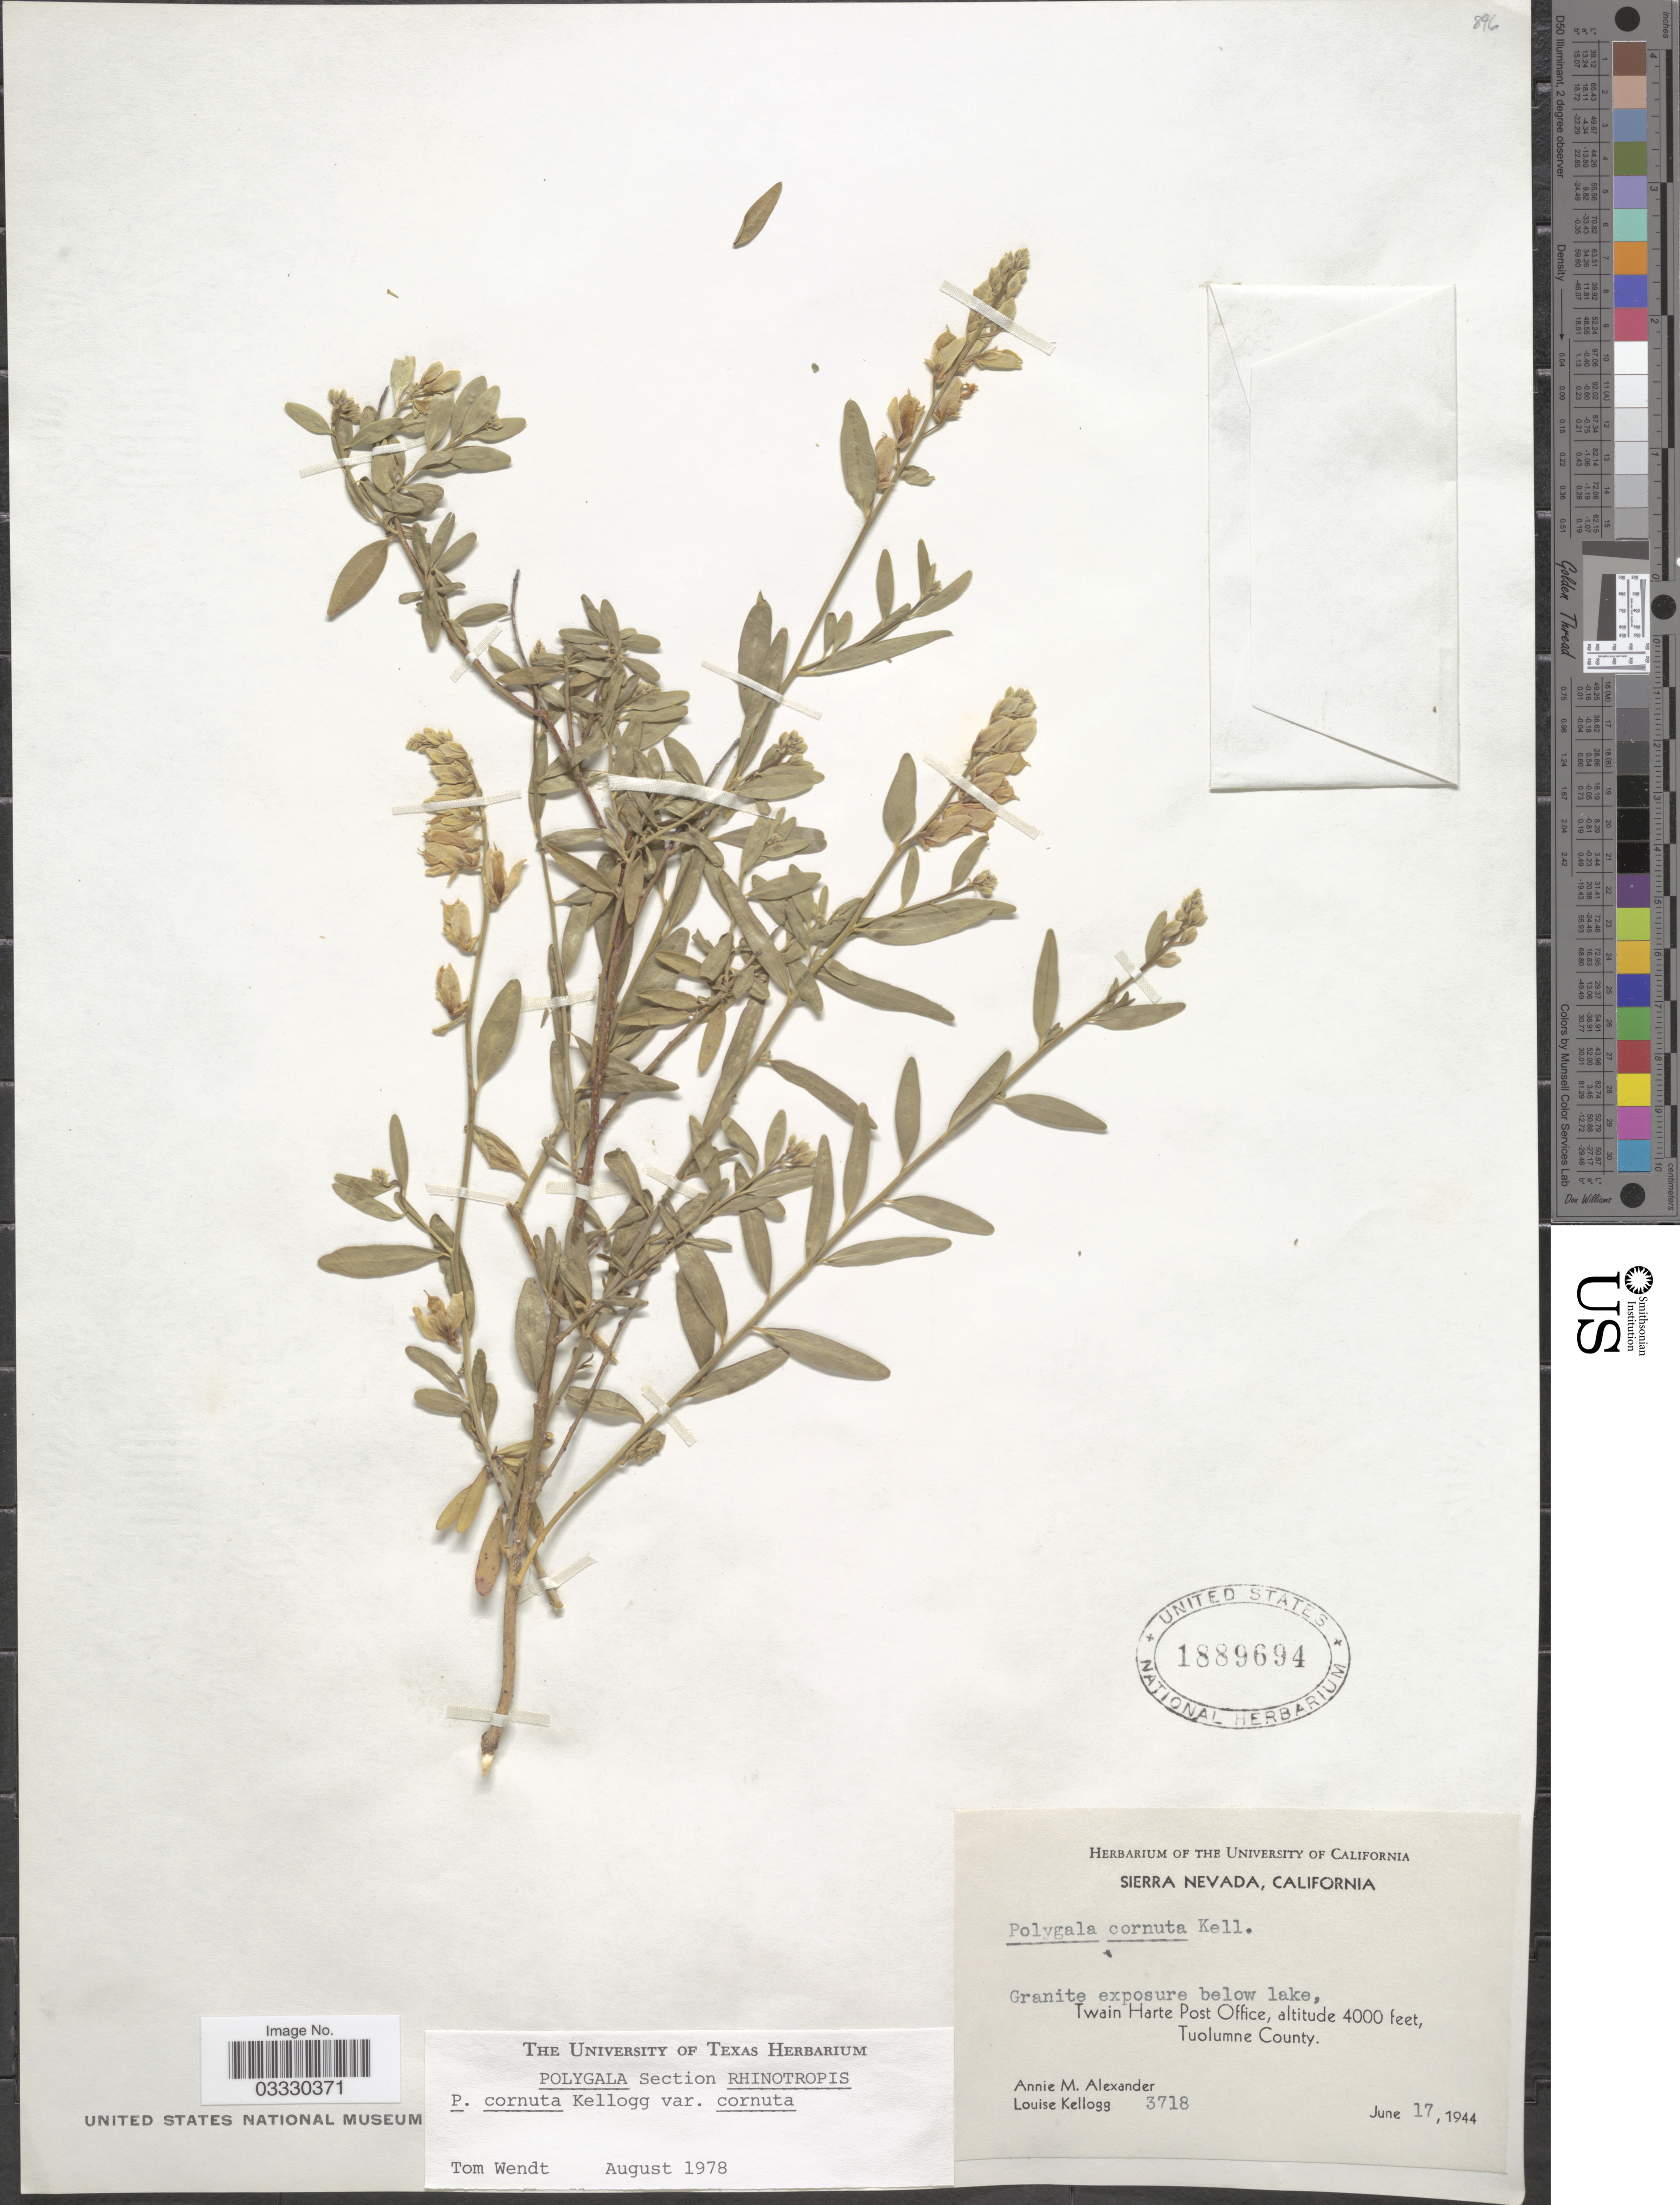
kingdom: Plantae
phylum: Tracheophyta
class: Magnoliopsida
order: Fabales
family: Polygalaceae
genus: Rhinotropis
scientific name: Rhinotropis cornuta var. cornuta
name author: (Kellogg) J.R. Abbott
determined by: Strong, Mark T., (BOT), Smithsonian Institution - National Museum of Natural History (UNITED STATES)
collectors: A. M. Alexander & L. Kellogg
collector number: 3718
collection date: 1944-06-17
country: United States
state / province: California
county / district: Tuolumne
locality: Sierra Nevada. Exposure below lake, Twain Harte Post Office. Tuolumne County.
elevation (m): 1219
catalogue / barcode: US 1889694